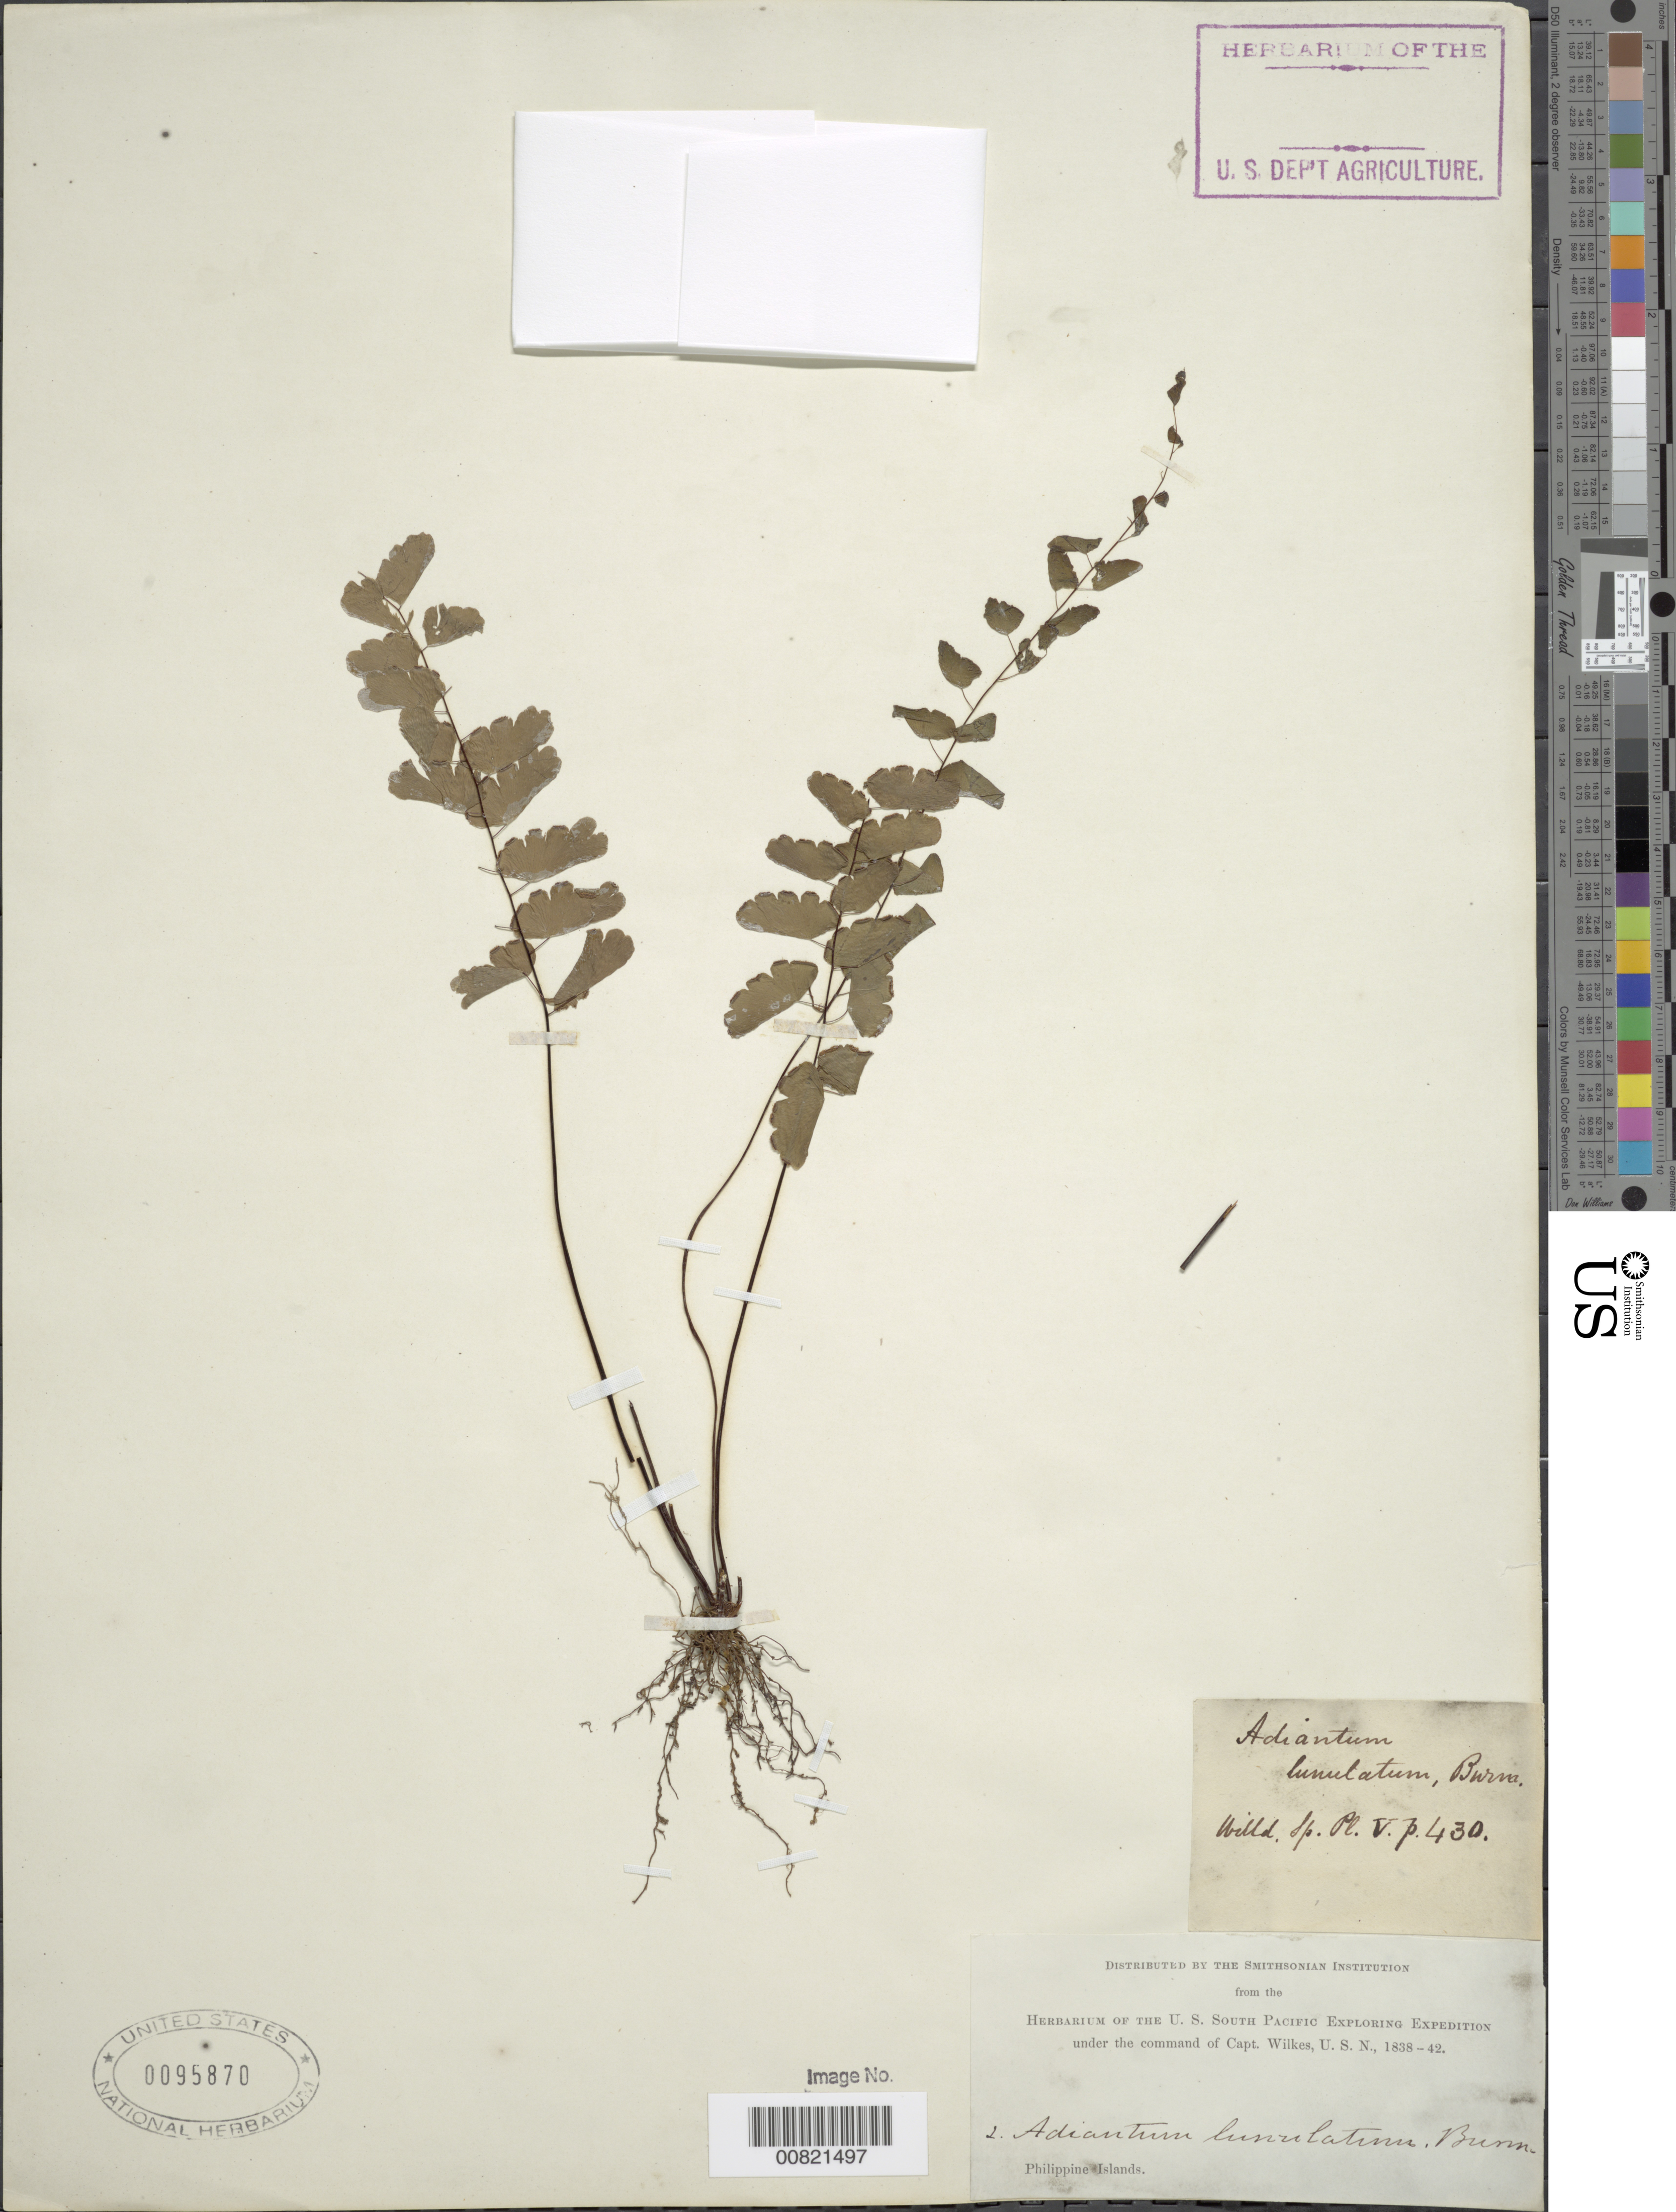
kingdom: Plantae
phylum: Tracheophyta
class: Polypodiopsida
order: Polypodiales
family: Pteridaceae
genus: Adiantum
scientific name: Adiantum philippense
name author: L.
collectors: Wilkes Explor. Exped.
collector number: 2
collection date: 1838/1842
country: Philippines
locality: Philippine Islands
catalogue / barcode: US 95870